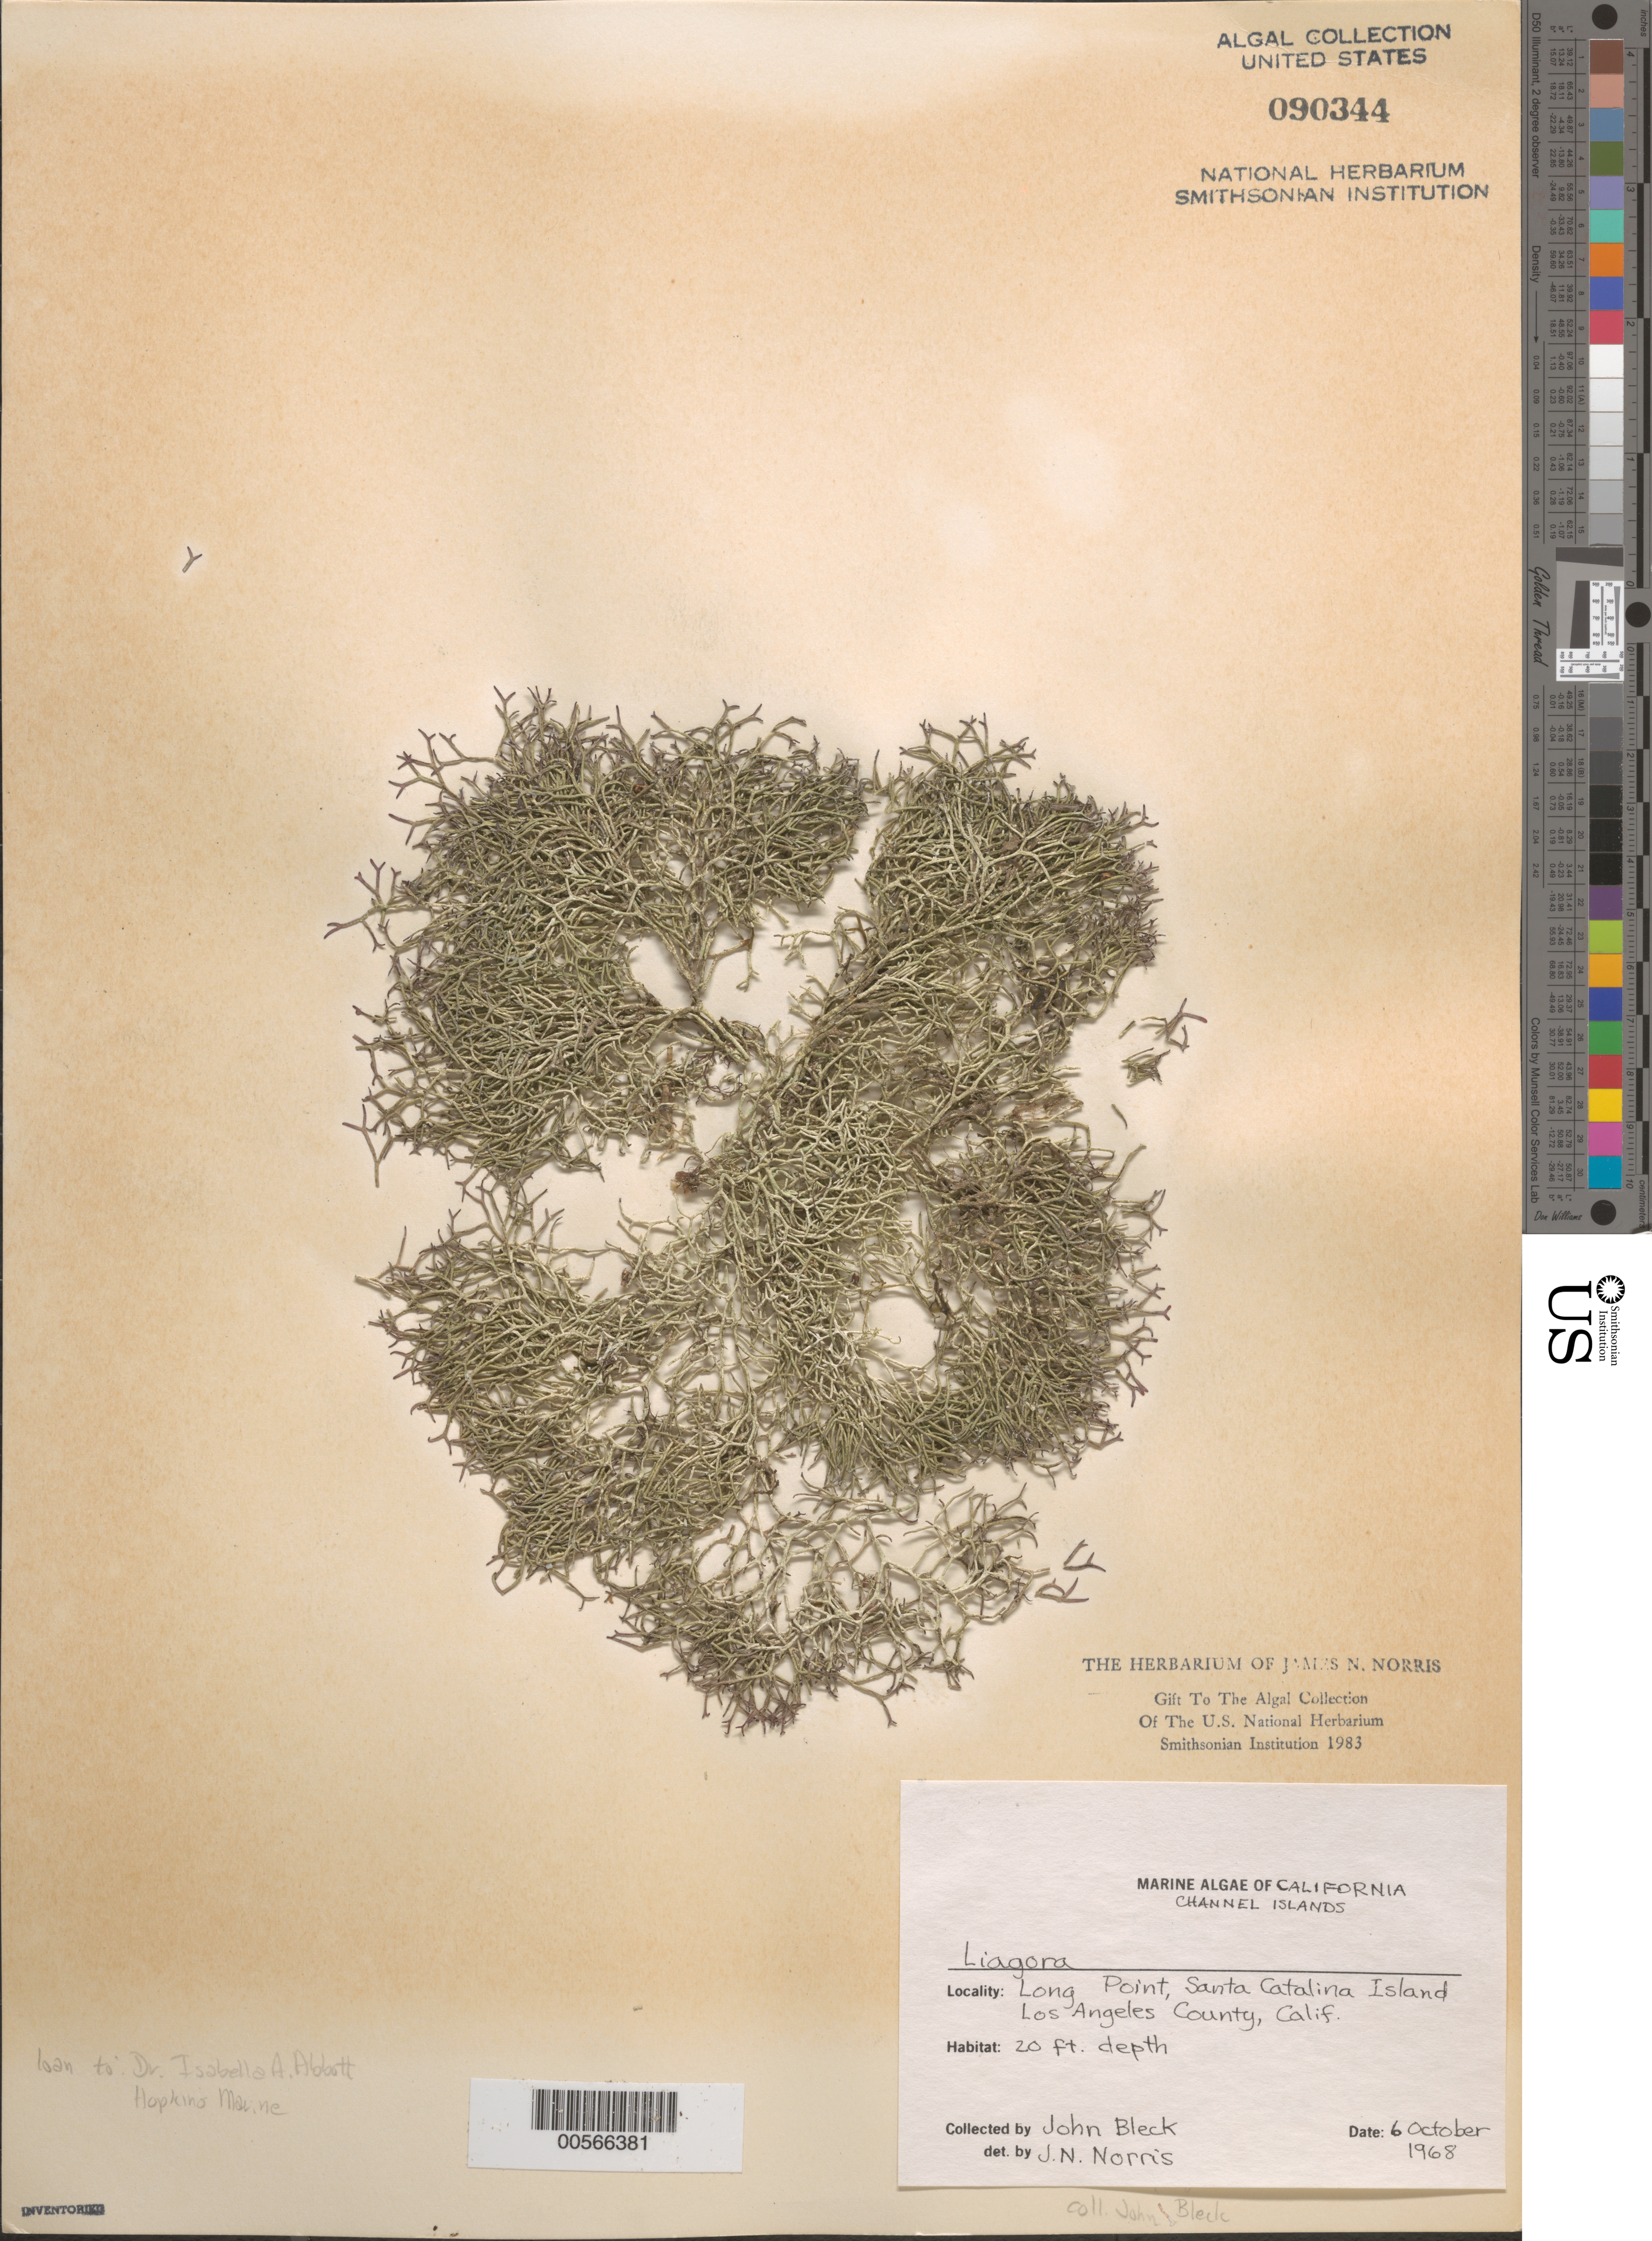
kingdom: Plantae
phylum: Rhodophyta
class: Florideophyceae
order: Nemaliales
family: Liagoraceae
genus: Liagora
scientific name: Liagora sp.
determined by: Norris, James N.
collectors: J. Bleck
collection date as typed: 06 Oct 1968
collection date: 1968-10-06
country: United States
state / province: California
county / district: Los Angeles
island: Santa Catalina Island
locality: Long Point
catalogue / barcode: US 90344